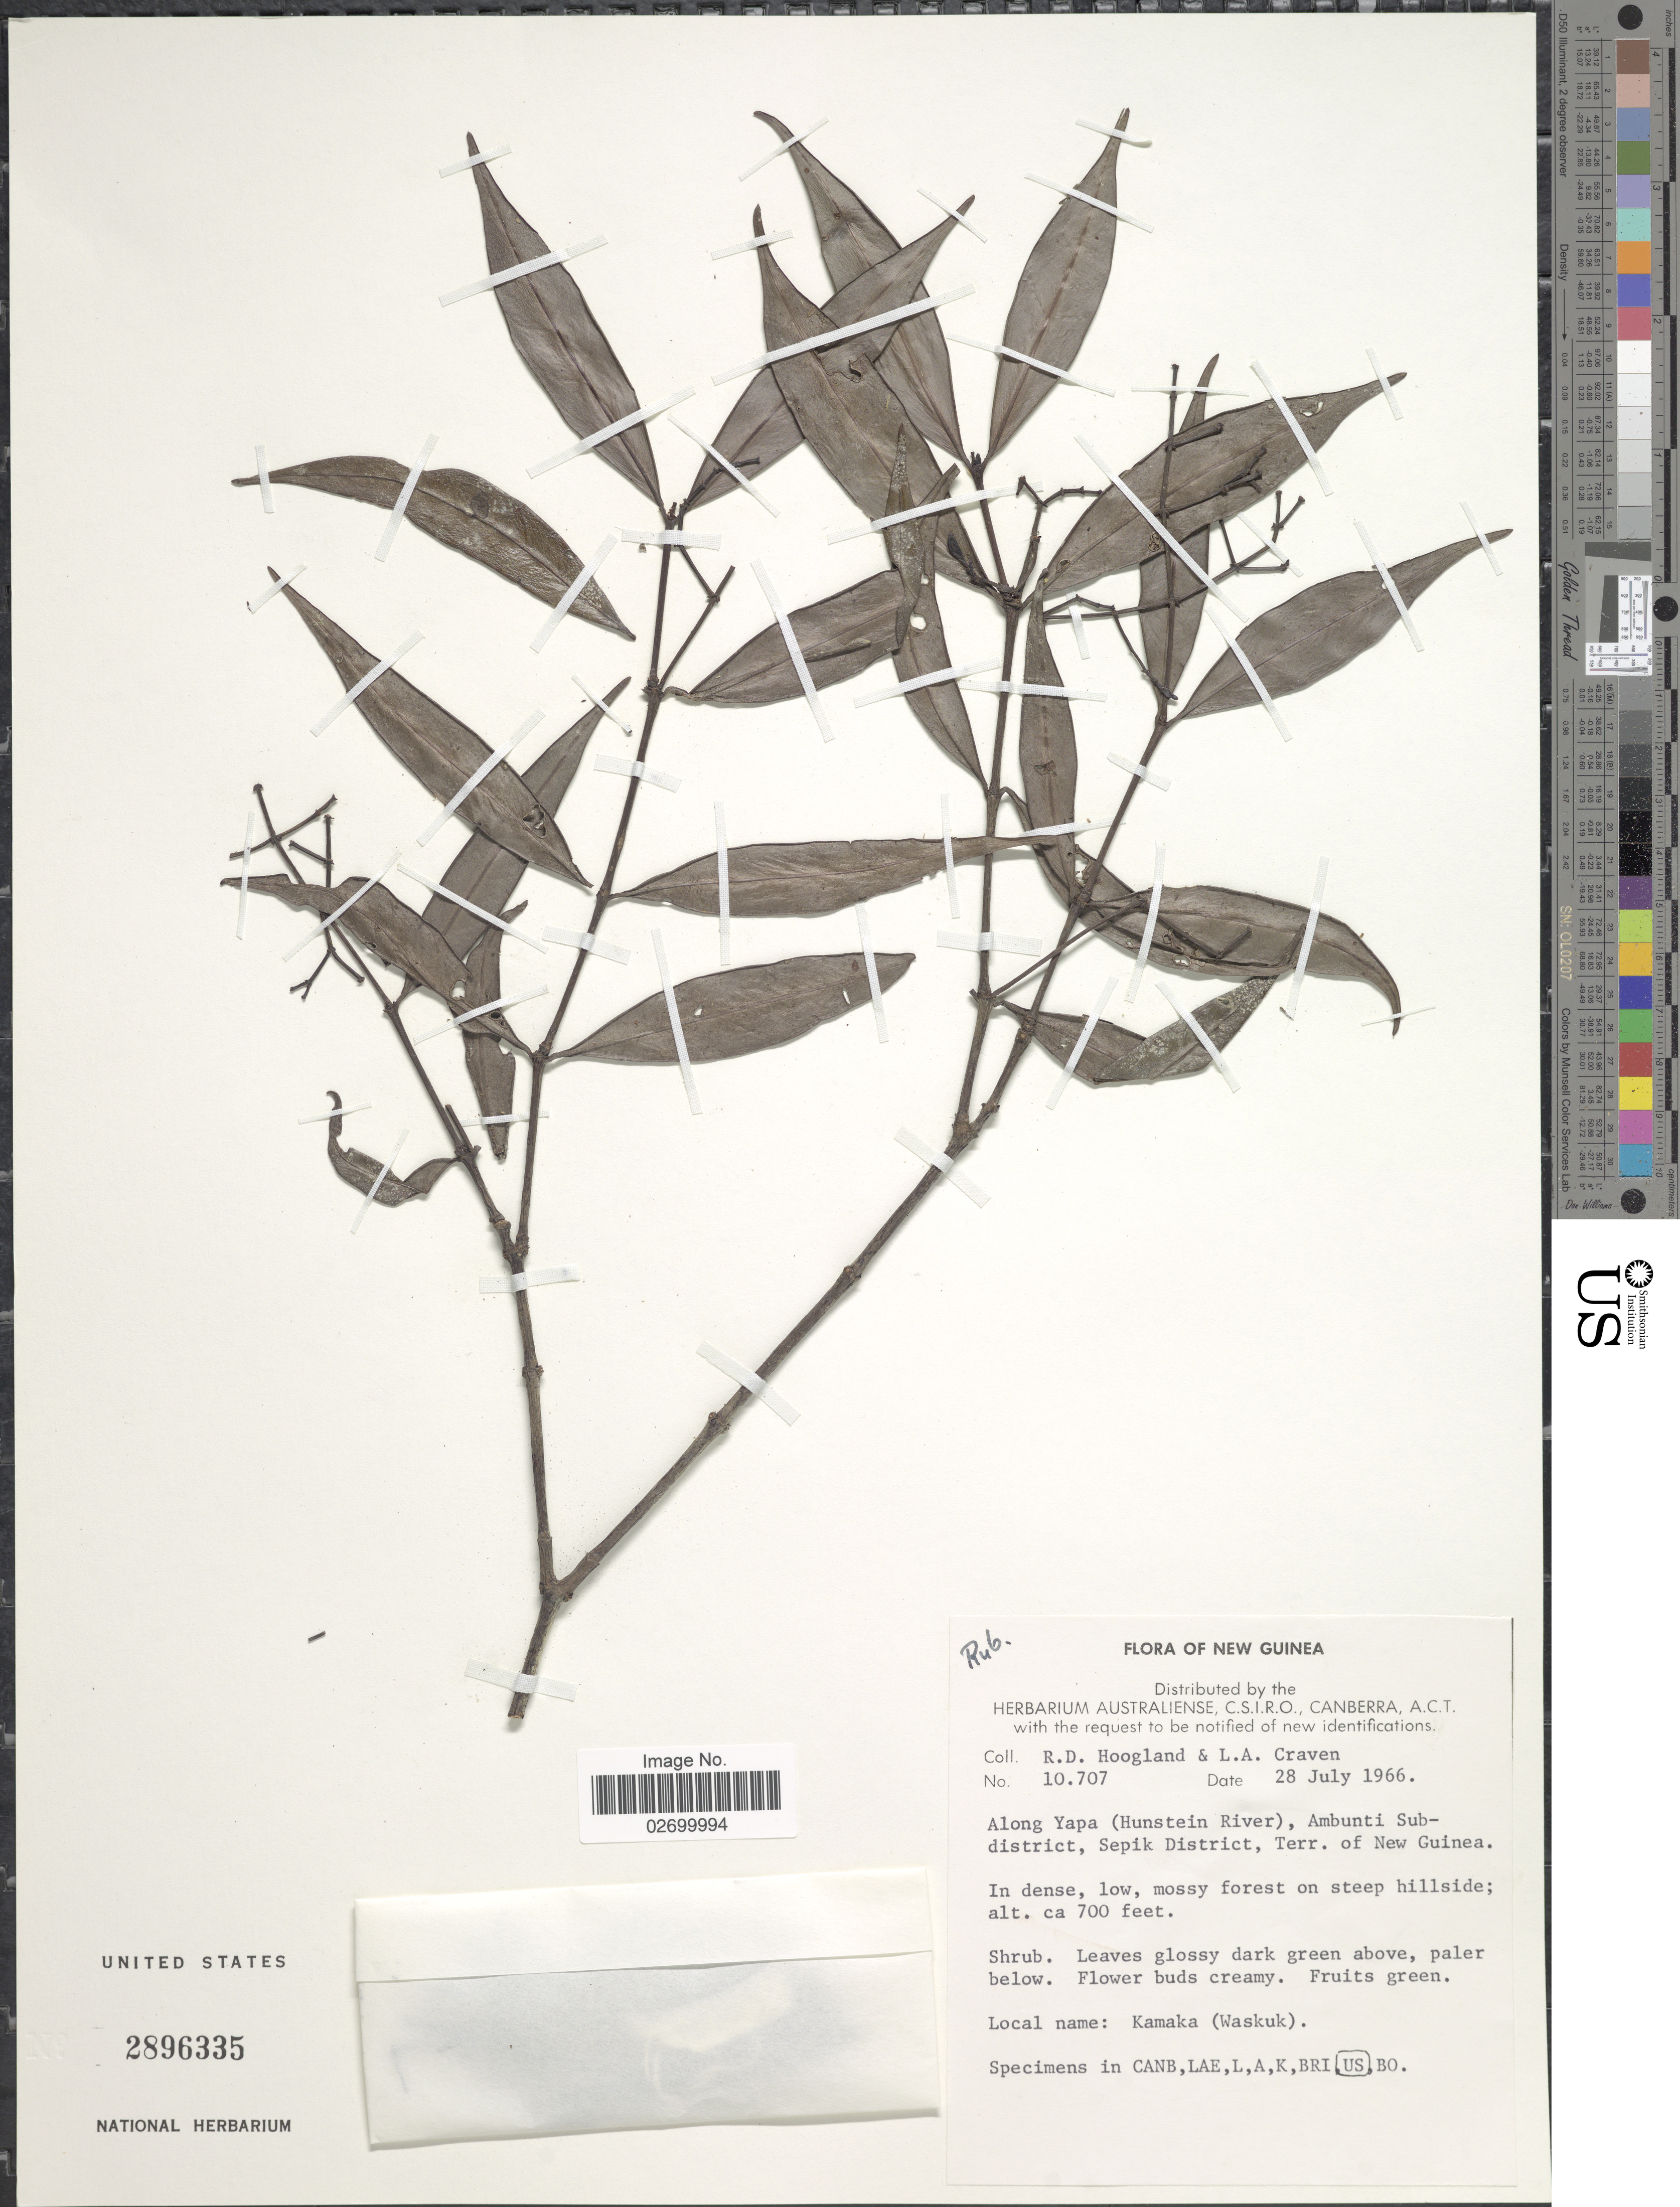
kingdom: Plantae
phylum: Tracheophyta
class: Magnoliopsida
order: Gentianales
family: Rubiaceae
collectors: R. D. Hoogland & L. A. Craven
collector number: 10707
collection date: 1966-07-28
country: Papua New Guinea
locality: New Guinea. Along Yapa (Hunstein River), Ambunti Subdistrict, Sepik District, Terr. of New Guinea.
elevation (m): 213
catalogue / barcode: US 2896335